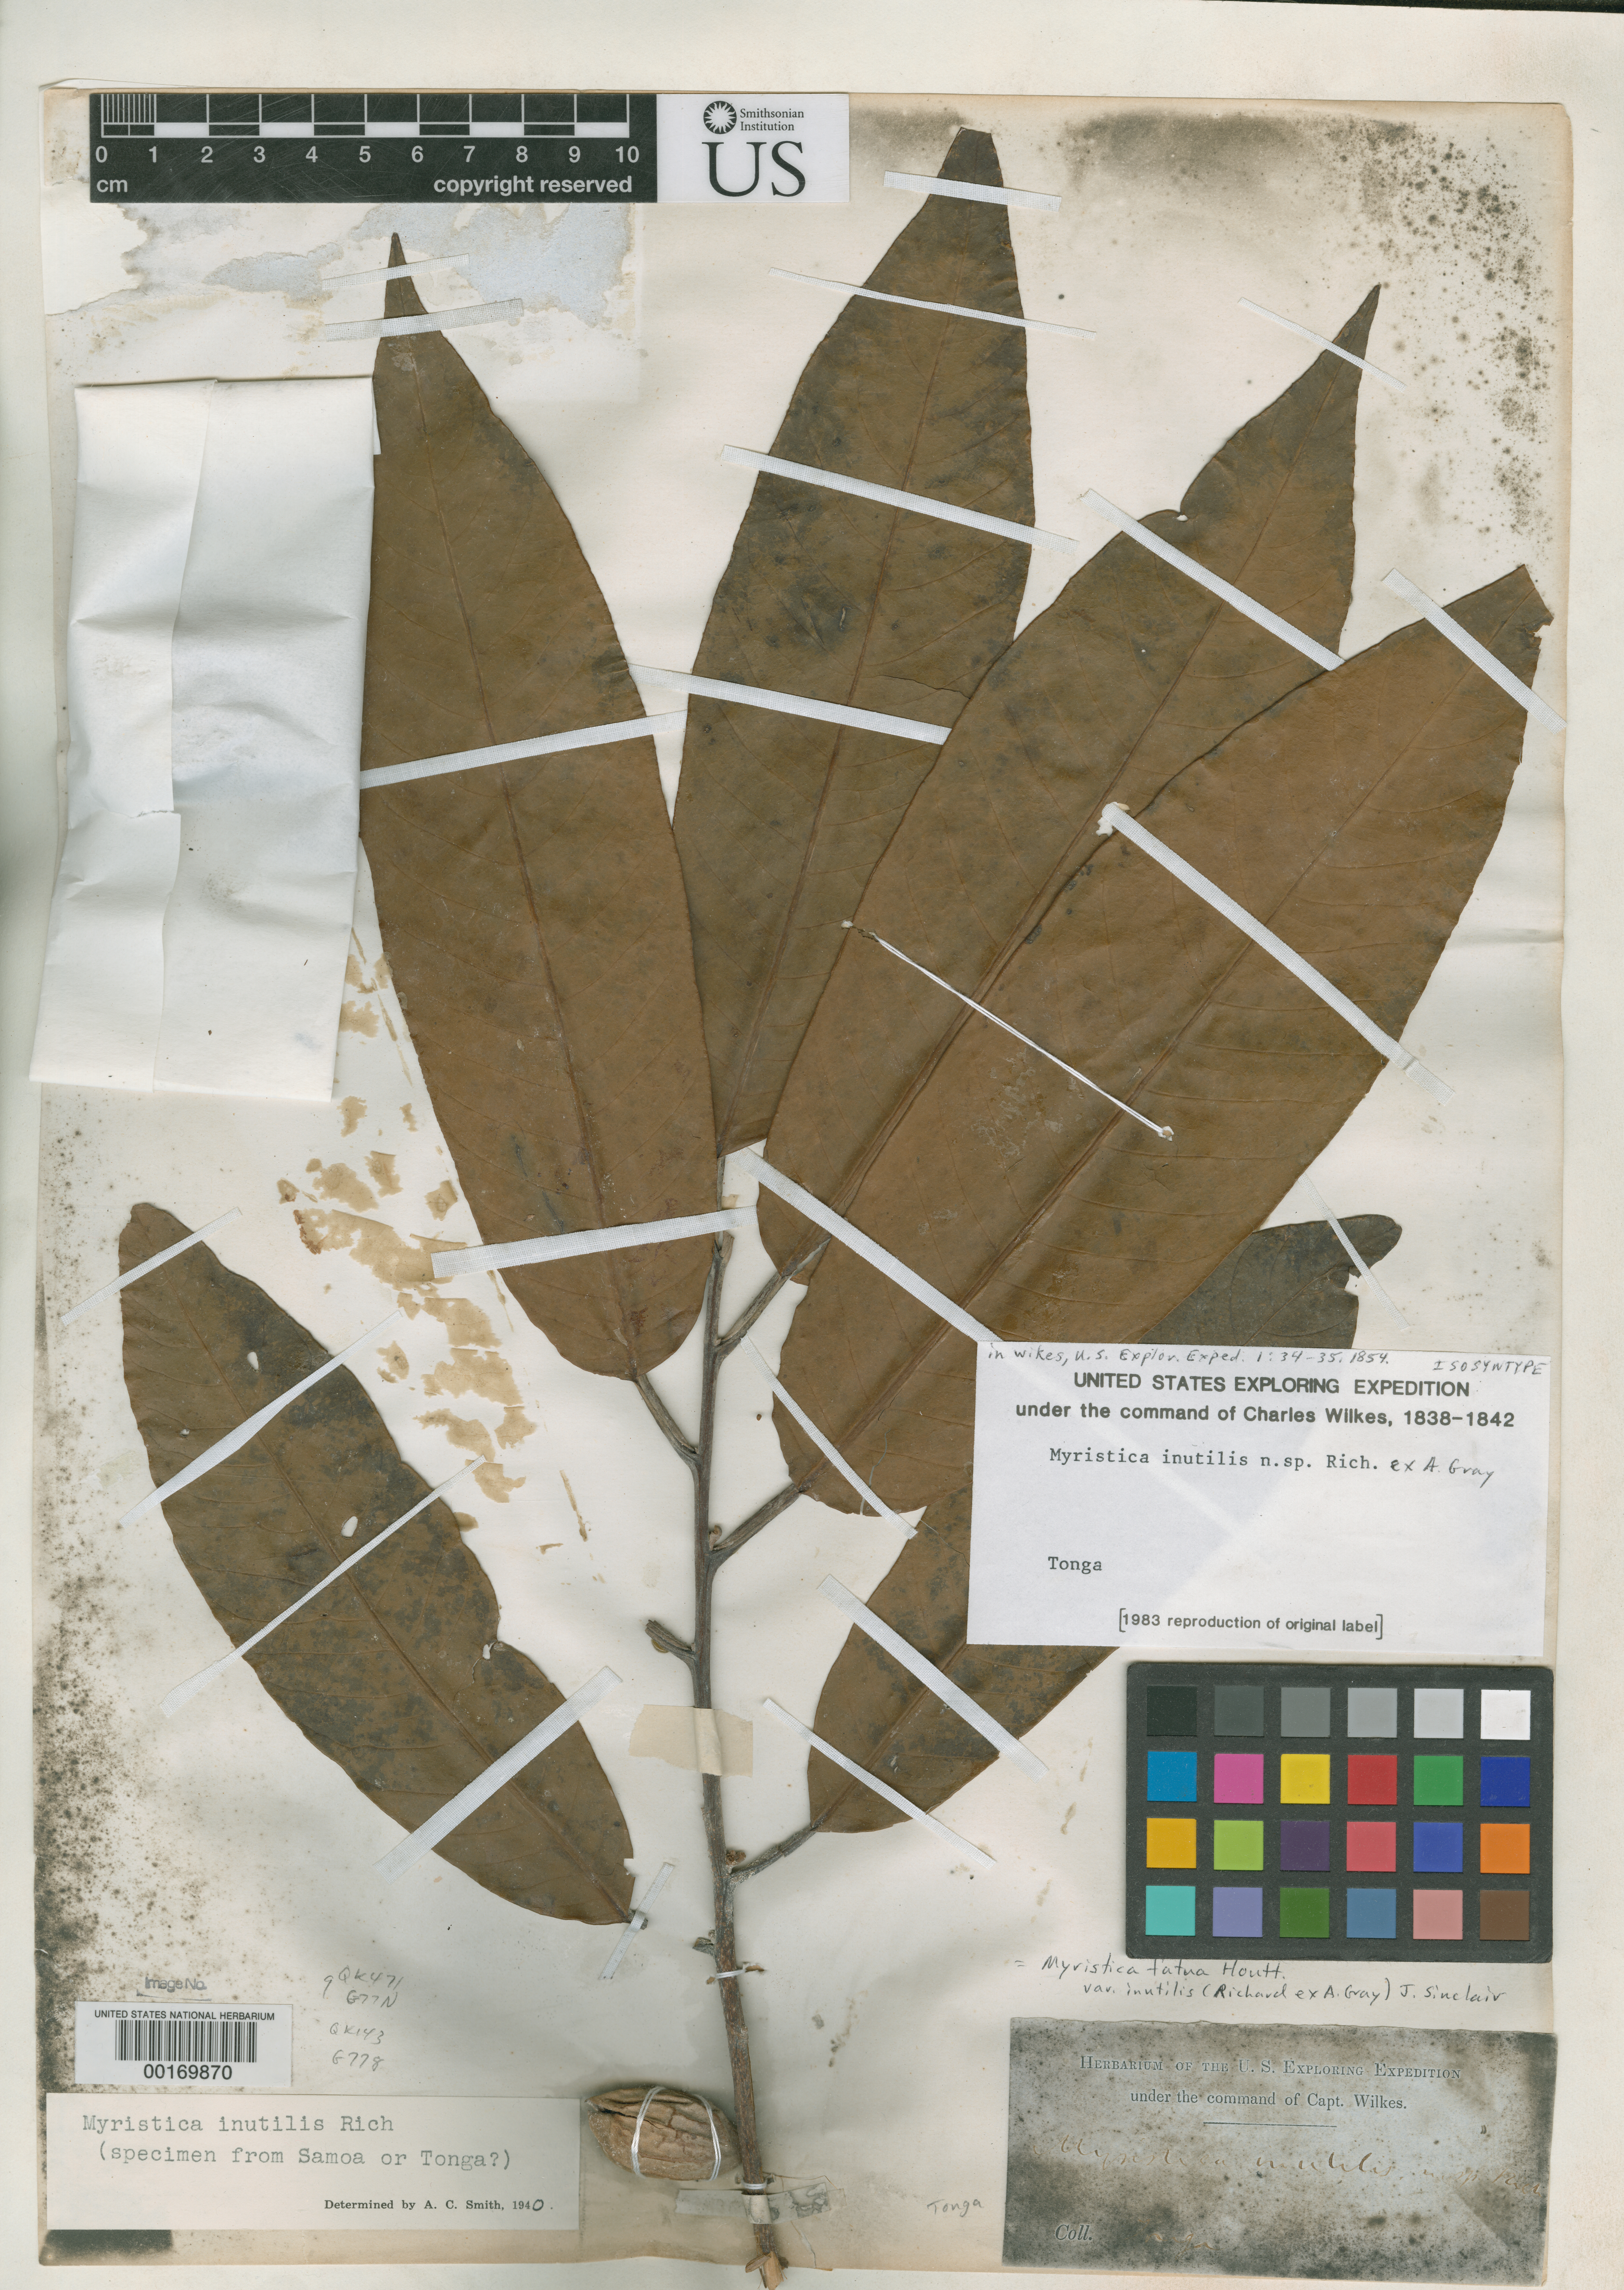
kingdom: Plantae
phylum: Tracheophyta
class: Magnoliopsida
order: Magnoliales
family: Myristicaceae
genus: Myristica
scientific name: Myristica inutilis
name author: W.P. Rich ex A. Gray in Wilkes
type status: Isosyntype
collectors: Wilkes Explor. Exped.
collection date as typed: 1838 to -- --- 1842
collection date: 1838/1842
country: Tonga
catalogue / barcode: US 61409